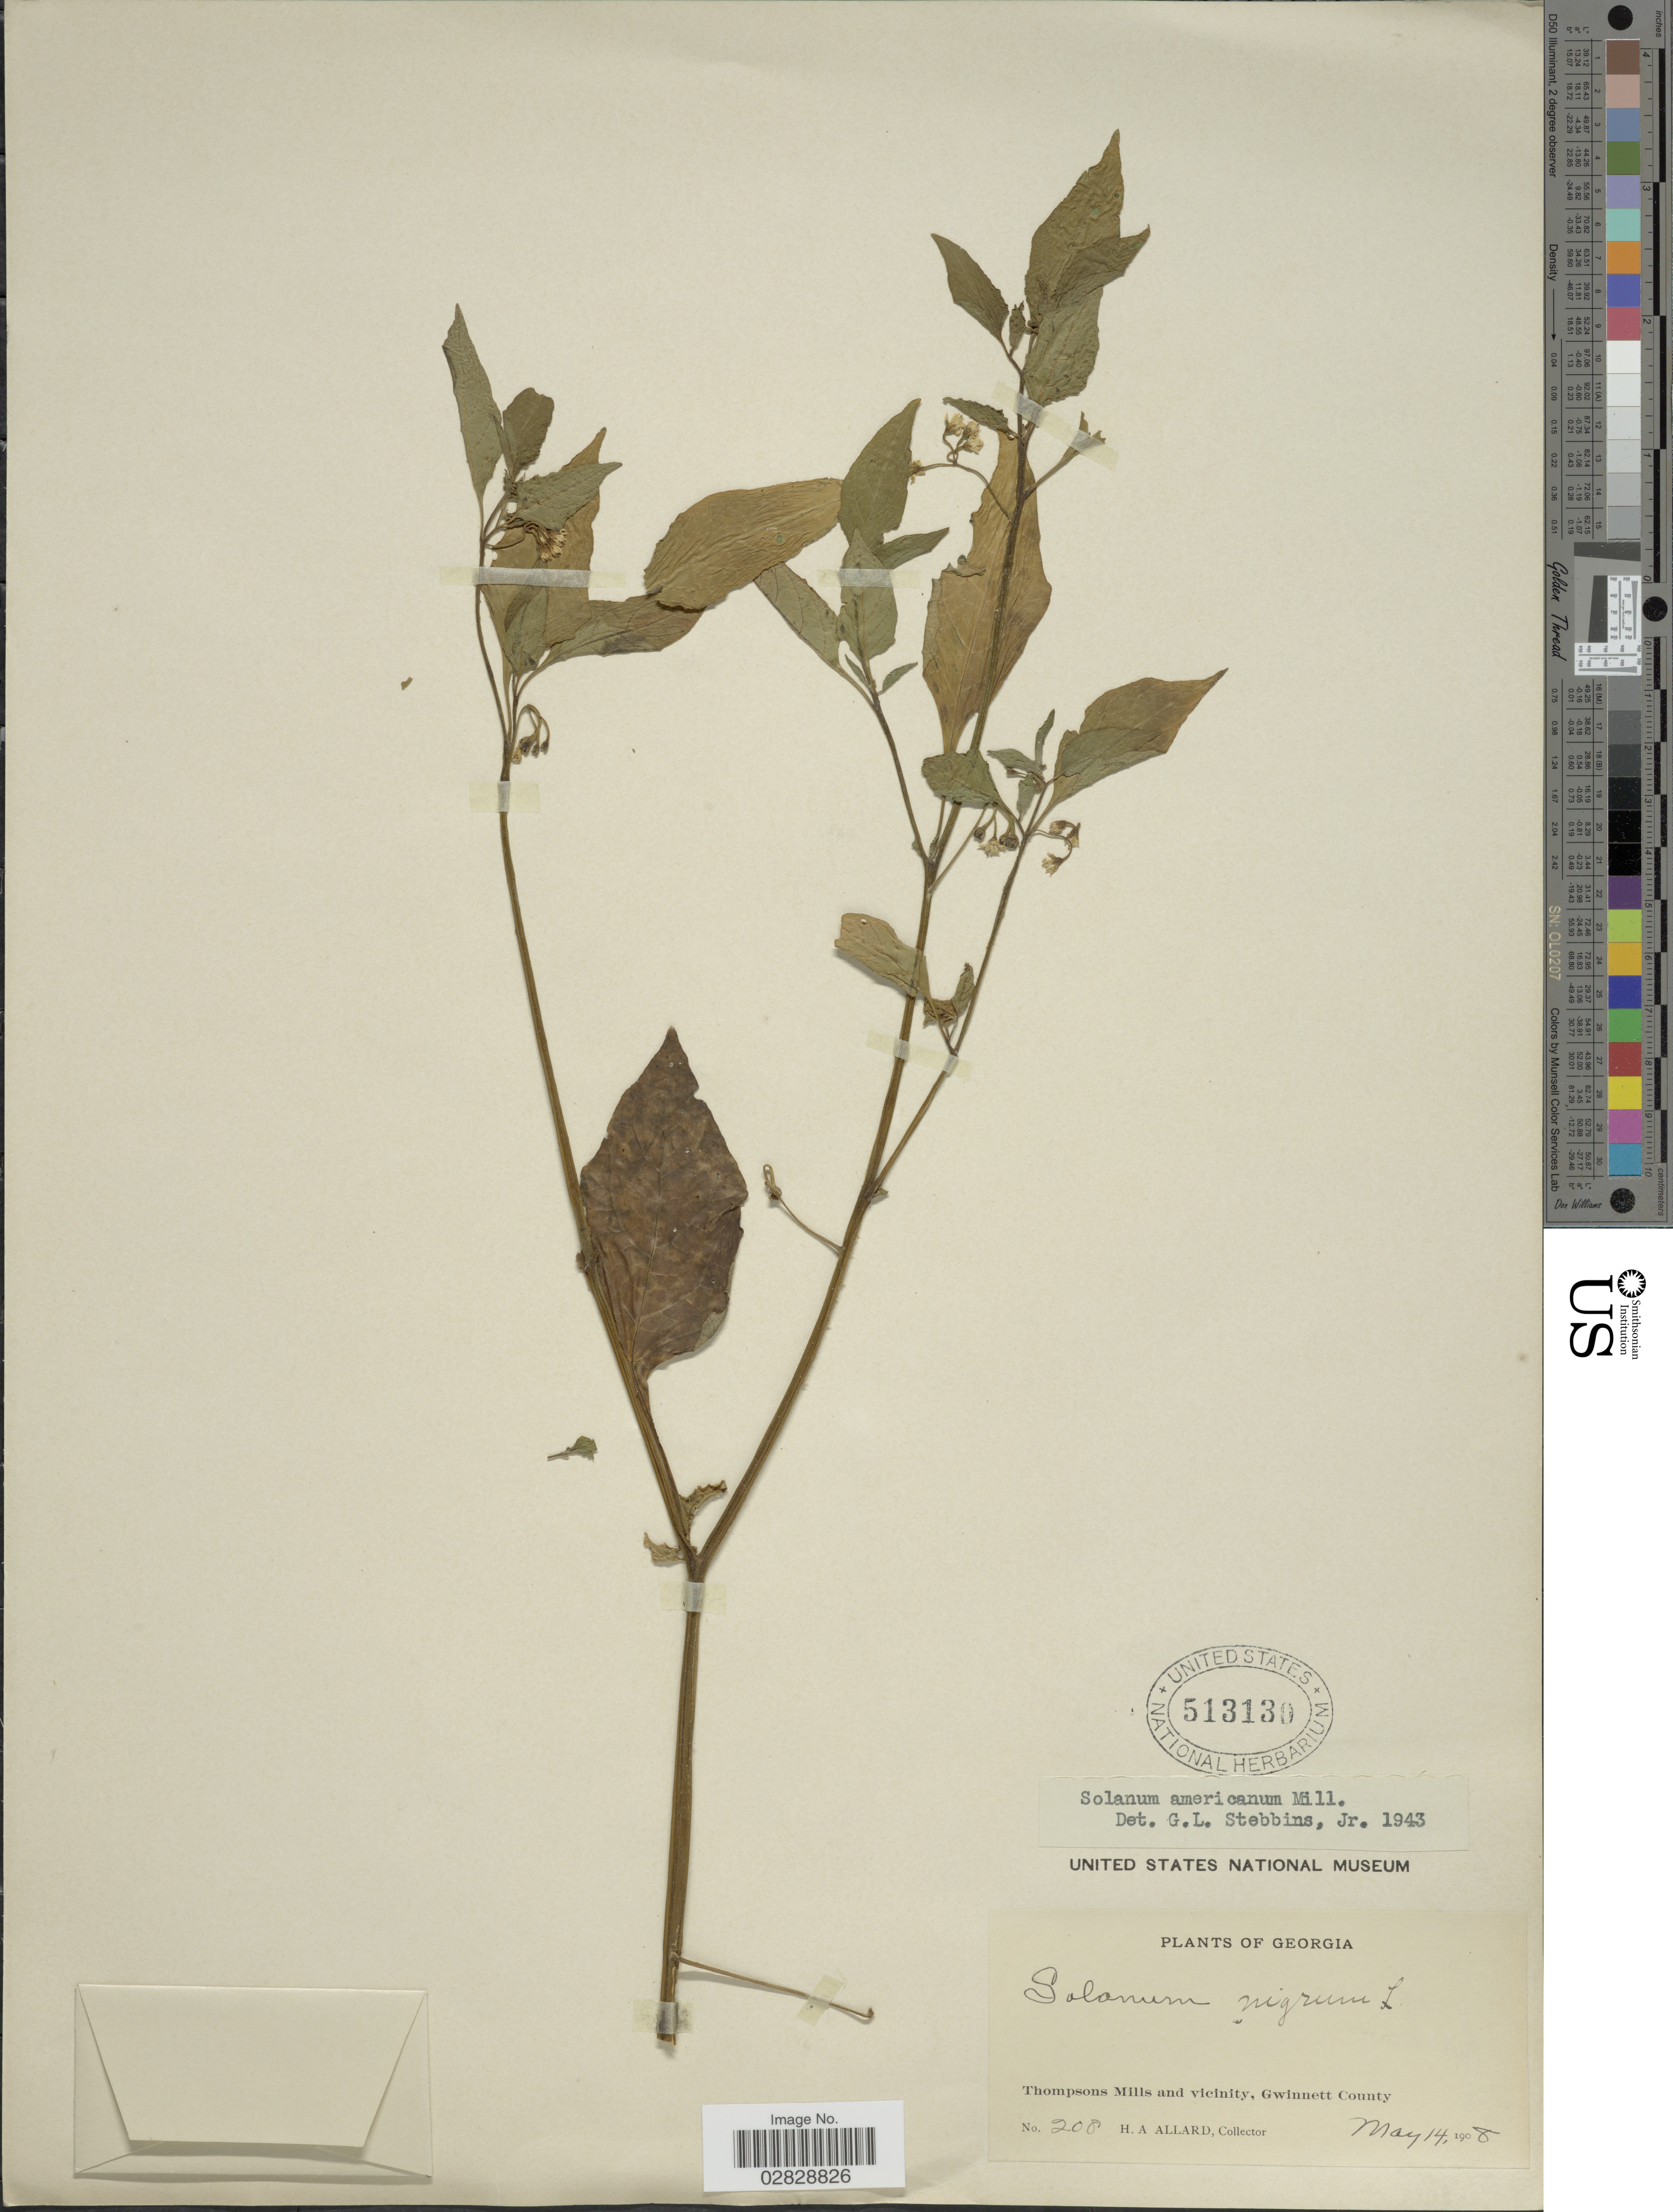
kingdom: Plantae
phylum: Tracheophyta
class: Magnoliopsida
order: Solanales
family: Solanaceae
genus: Solanum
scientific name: Solanum emulans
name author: Raf.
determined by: Knapp, S. D.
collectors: H. A. Allard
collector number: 208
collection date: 1908-05-14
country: United States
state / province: Georgia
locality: Thompsons Mills and vicinity, Gwinnett County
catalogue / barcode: US 513130